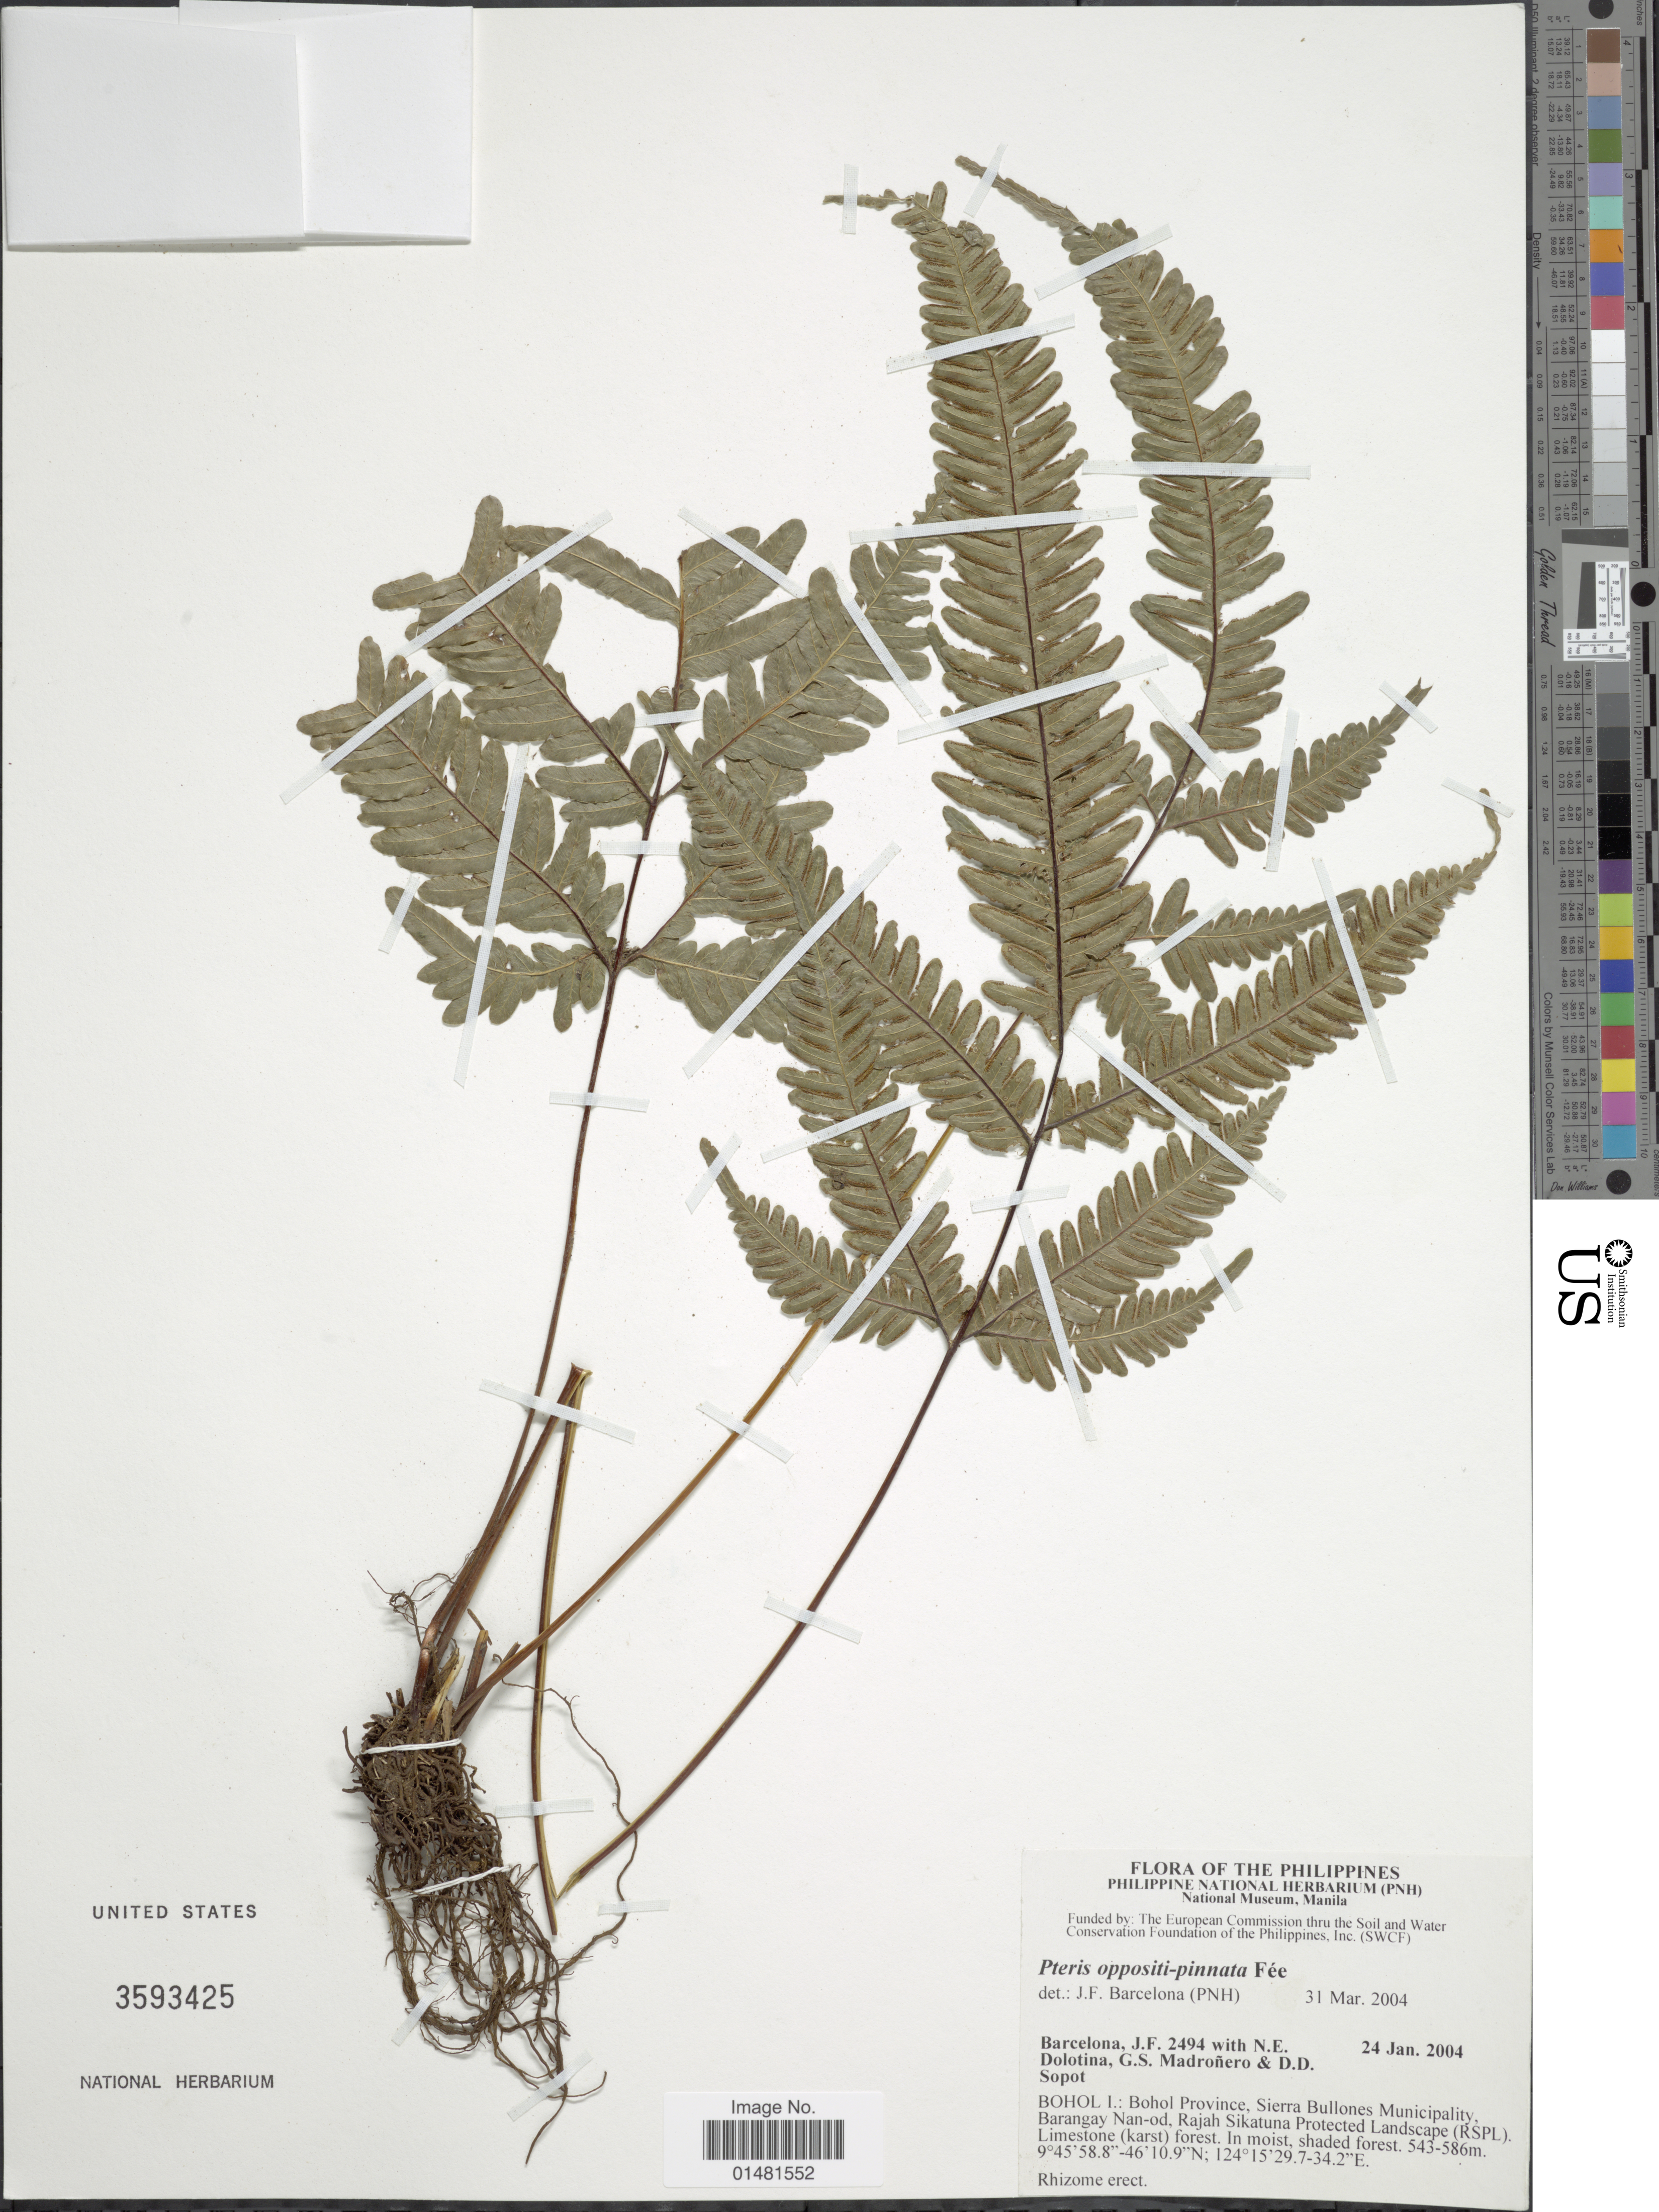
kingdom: Plantae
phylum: Tracheophyta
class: Polypodiopsida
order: Polypodiales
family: Pteridaceae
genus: Pteris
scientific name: Pteris biaurita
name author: L.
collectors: J. F. Barcelona, N. Dolotina, G. Madroñero & D. Sopot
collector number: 2494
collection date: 2004-01-24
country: Philippines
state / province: Central Visayas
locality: Bohol I.: Bohol Province, Sierra Bullones Municipality, Barangay Nan-od, Rajah Sikatuna Protected Lanscape (RSPL)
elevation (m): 543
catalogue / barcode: US 3593425